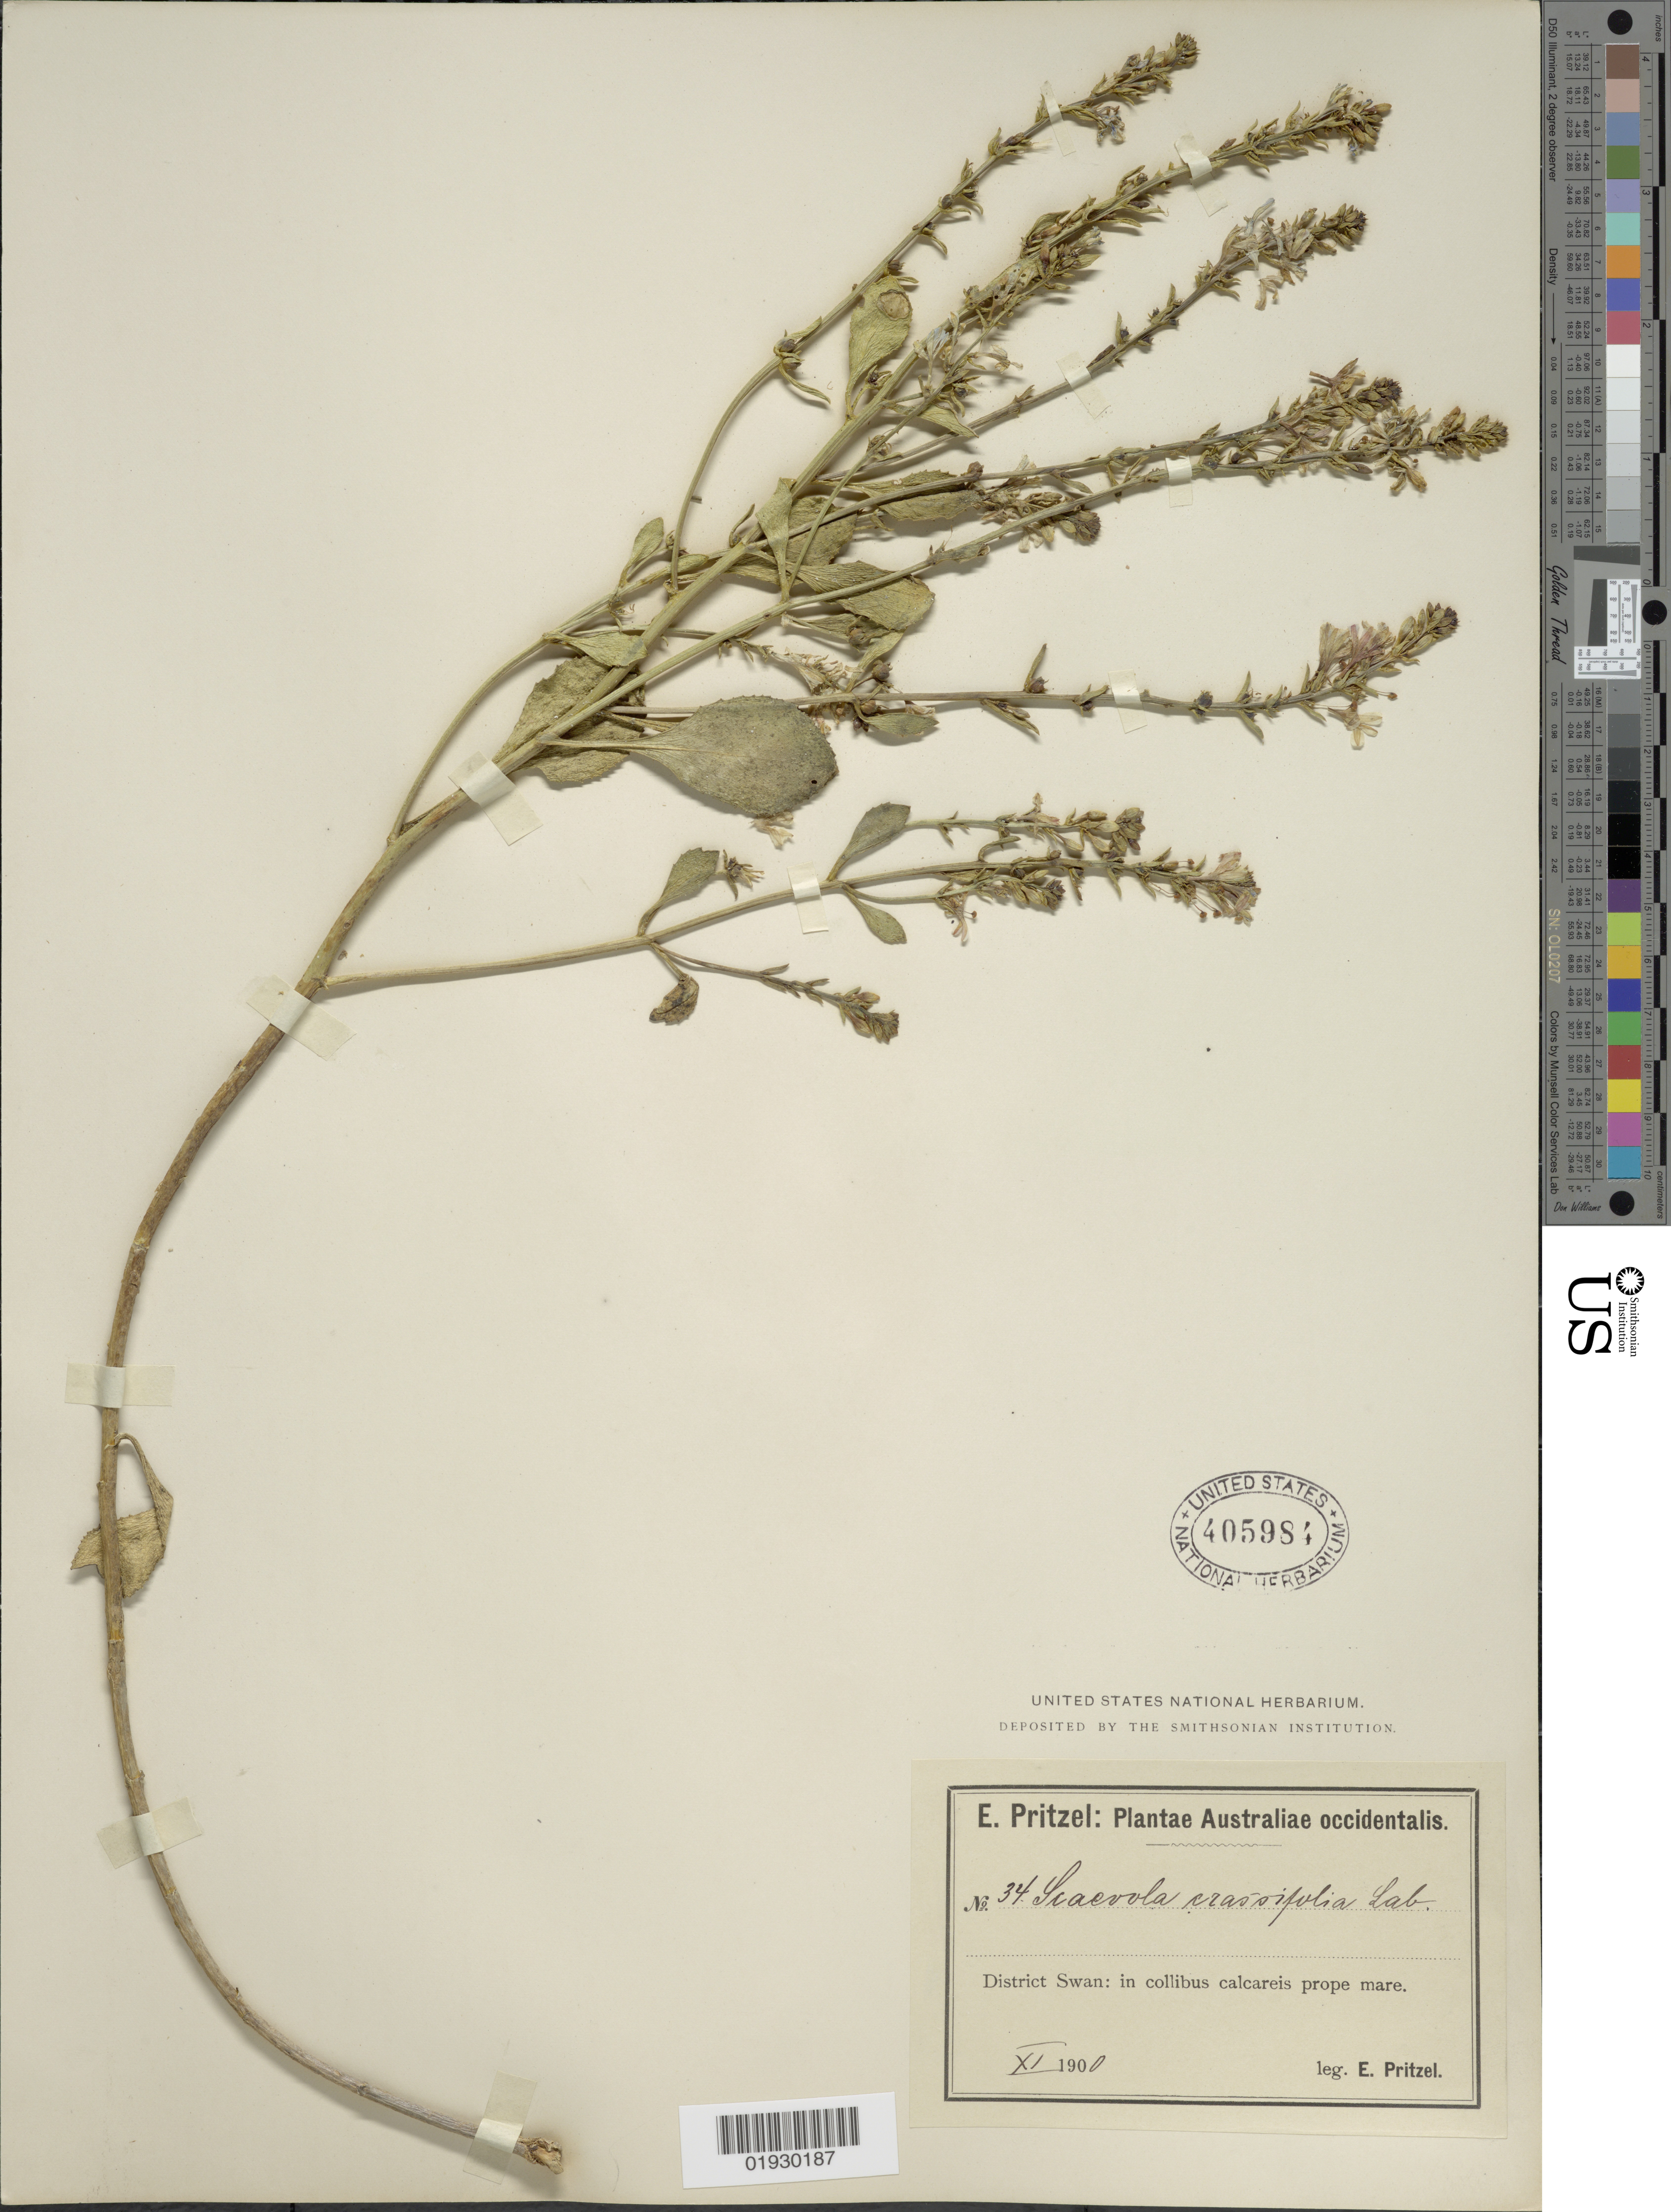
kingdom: Plantae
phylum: Tracheophyta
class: Magnoliopsida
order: Asterales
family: Goodeniaceae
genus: Scaevola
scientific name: Scaevola crassifolia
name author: Labill.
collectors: E. G. Pritzel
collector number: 34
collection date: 1900-11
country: Australia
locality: Australiae occidentalis. District Swan: in collibus calcareis prope mare.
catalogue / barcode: US 405984